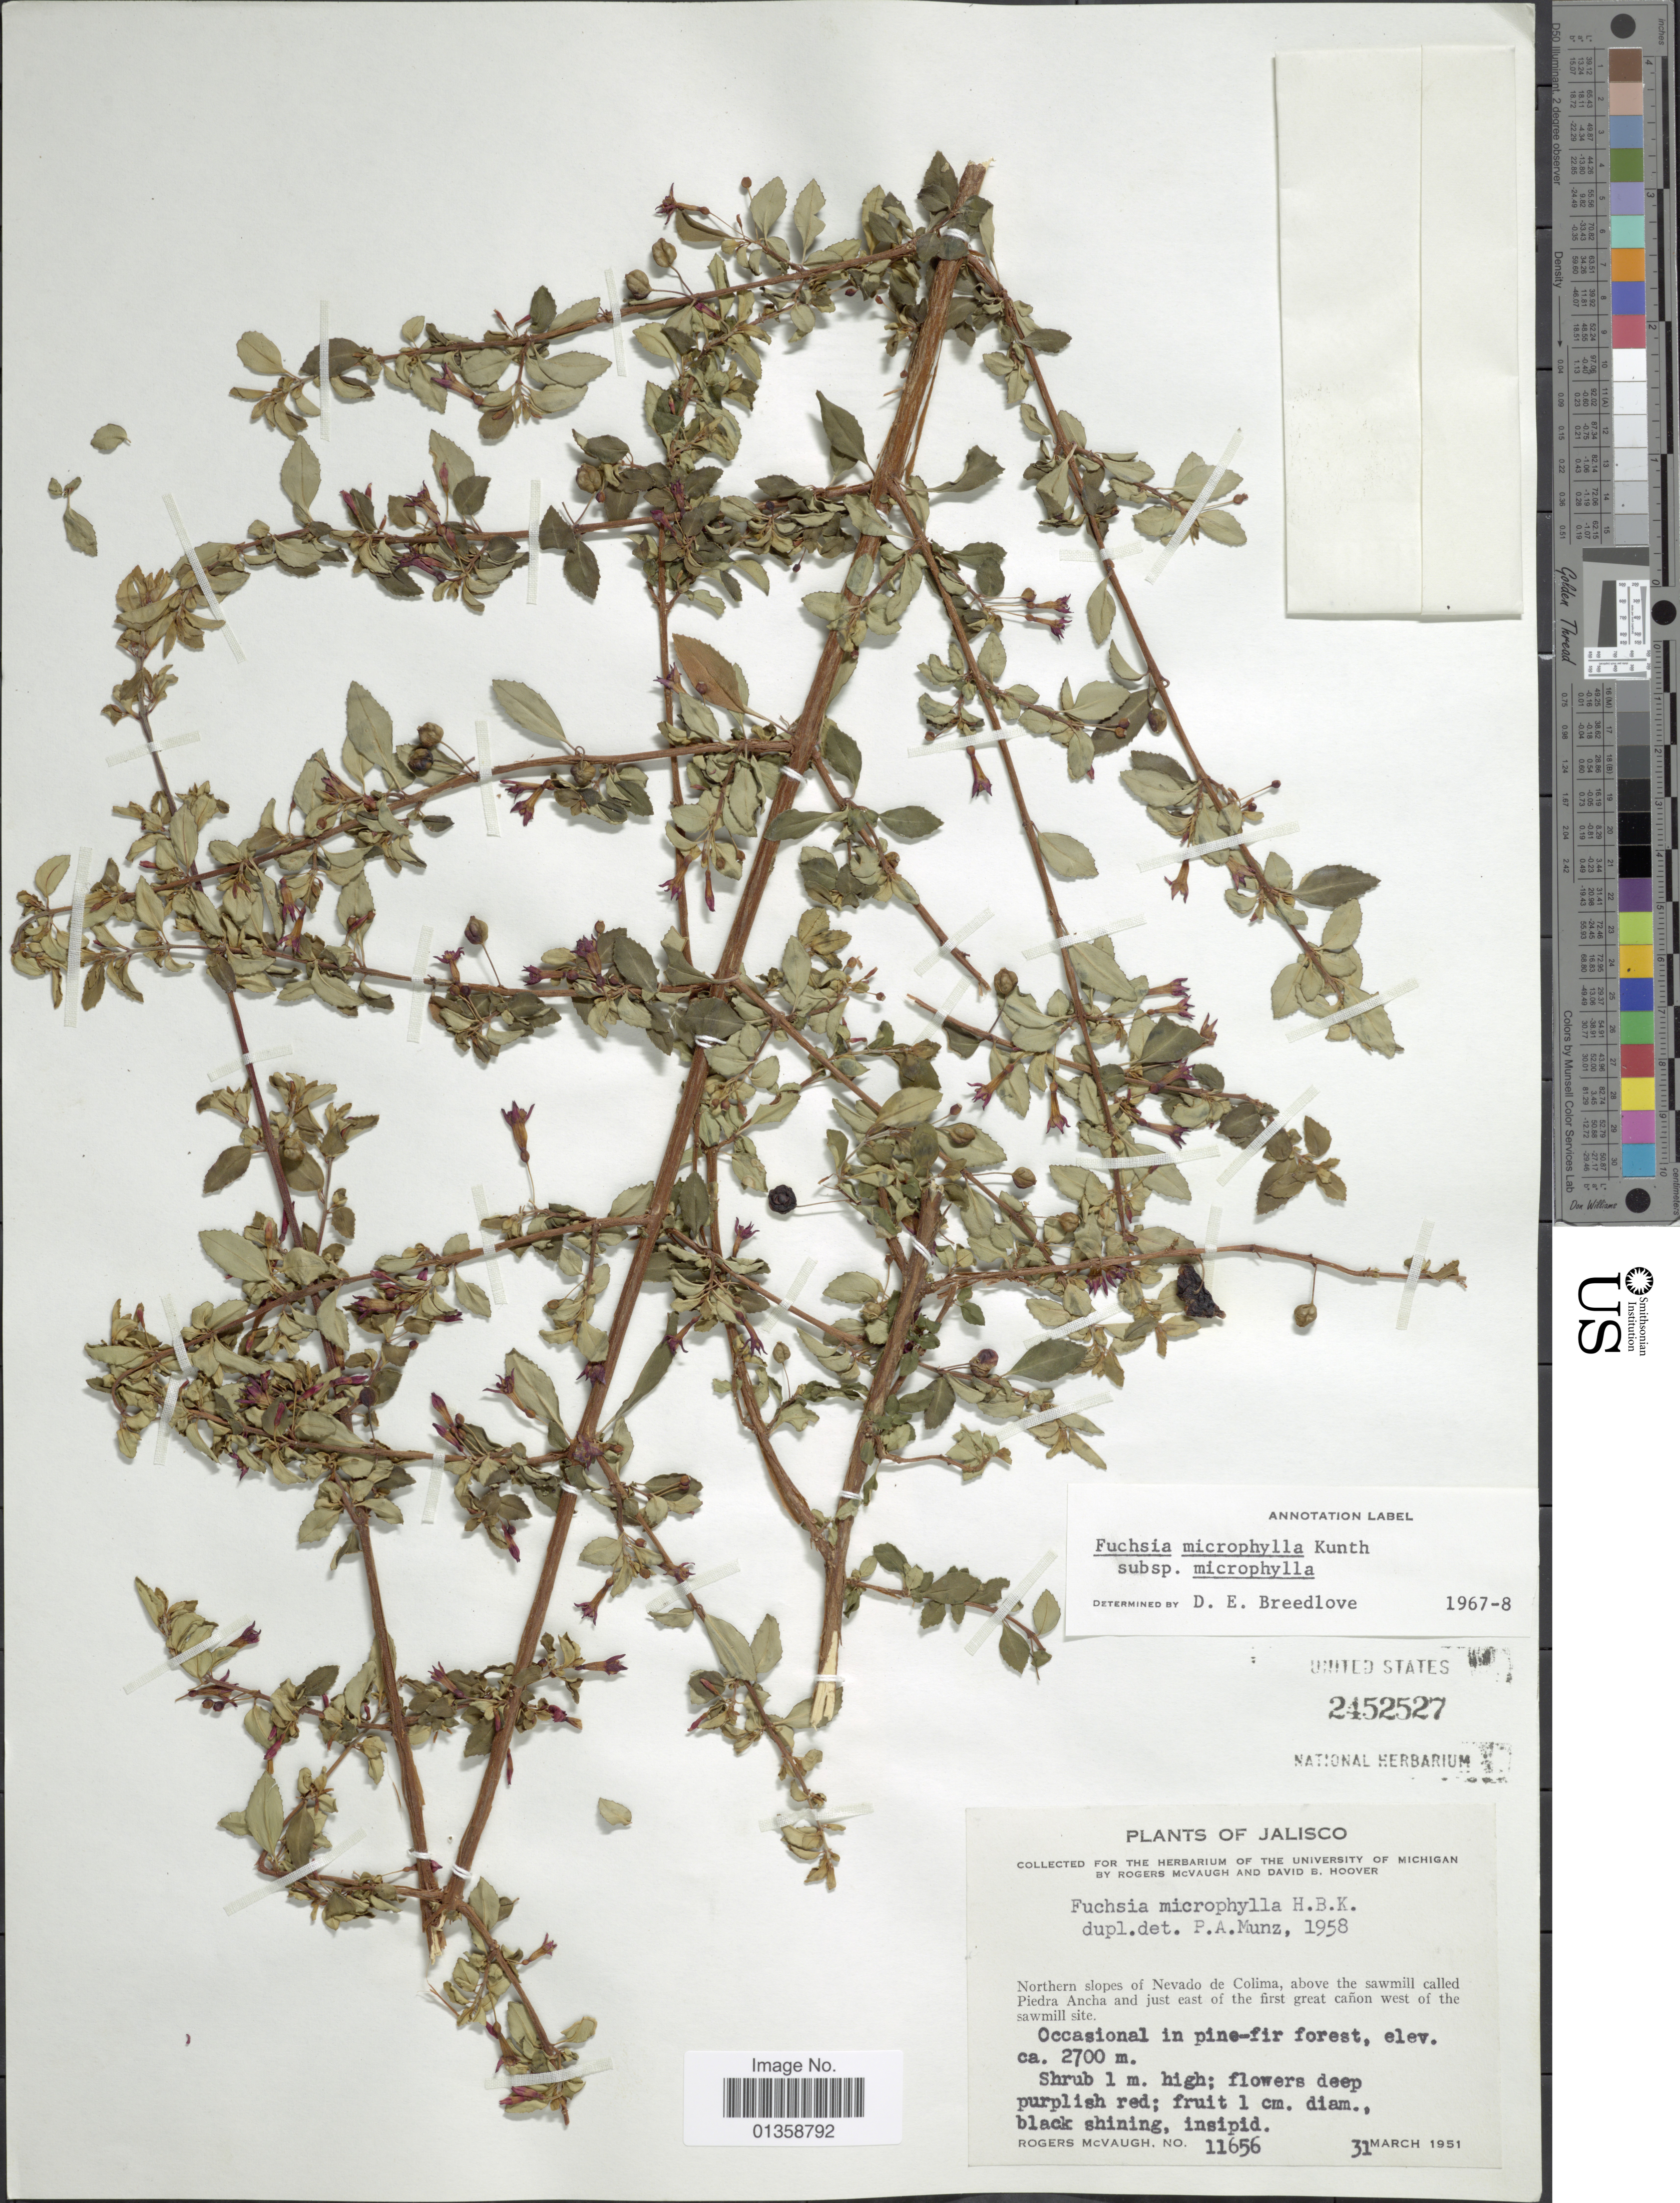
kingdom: Plantae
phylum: Tracheophyta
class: Magnoliopsida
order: Myrtales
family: Onagraceae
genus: Fuchsia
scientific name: Fuchsia microphylla subsp. microphylla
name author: Kunth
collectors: R. McVaugh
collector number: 11656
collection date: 1951-03-31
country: Mexico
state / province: Jalisco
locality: Northern slopes of Nevado de Colima, above the sawmill called Piedra Ancha and just east of the firts great cañon west of the sawmill site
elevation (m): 2700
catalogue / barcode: US 2452527